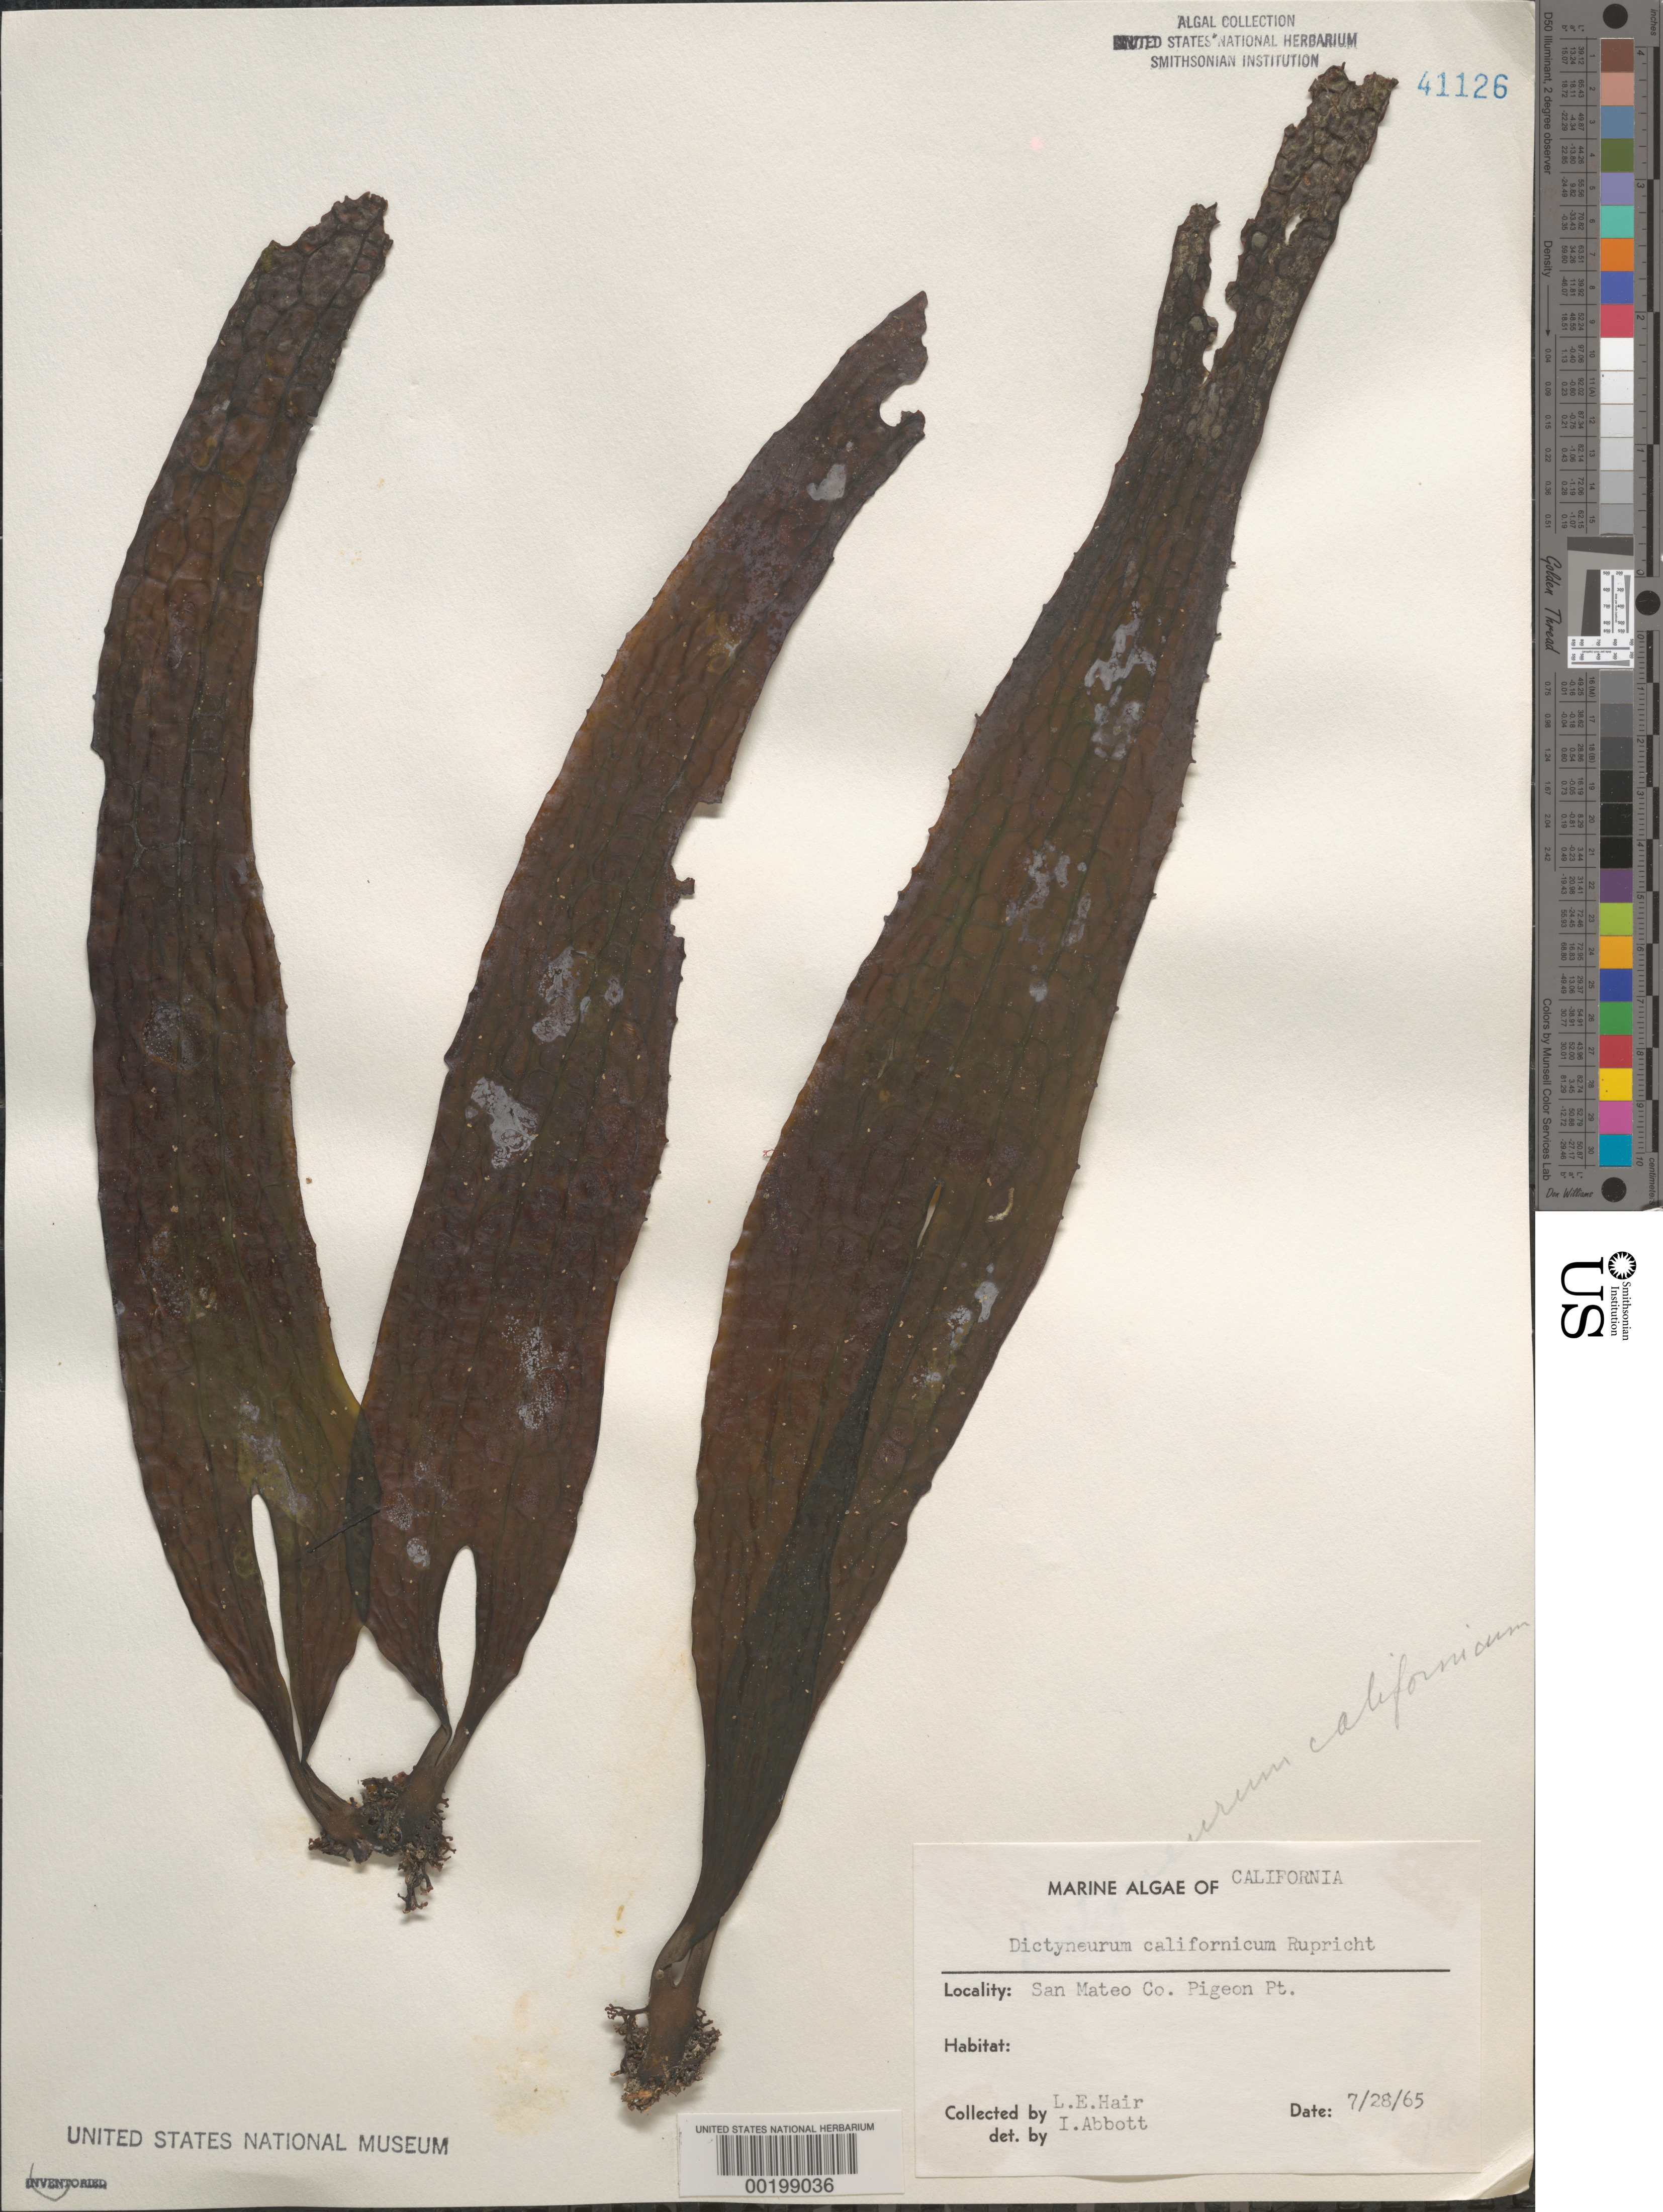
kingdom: Chromista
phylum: Ochrophyta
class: Phaeophyceae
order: Laminariales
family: Costariaceae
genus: Dictyoneurum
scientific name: Dictyoneurum californicum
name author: Rupr.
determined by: Abbott, Isabella A.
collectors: L. Hair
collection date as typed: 28 Jul 1965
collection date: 1965-07-28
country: United States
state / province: California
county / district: San Mateo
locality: Pigeon Point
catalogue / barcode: US 41126